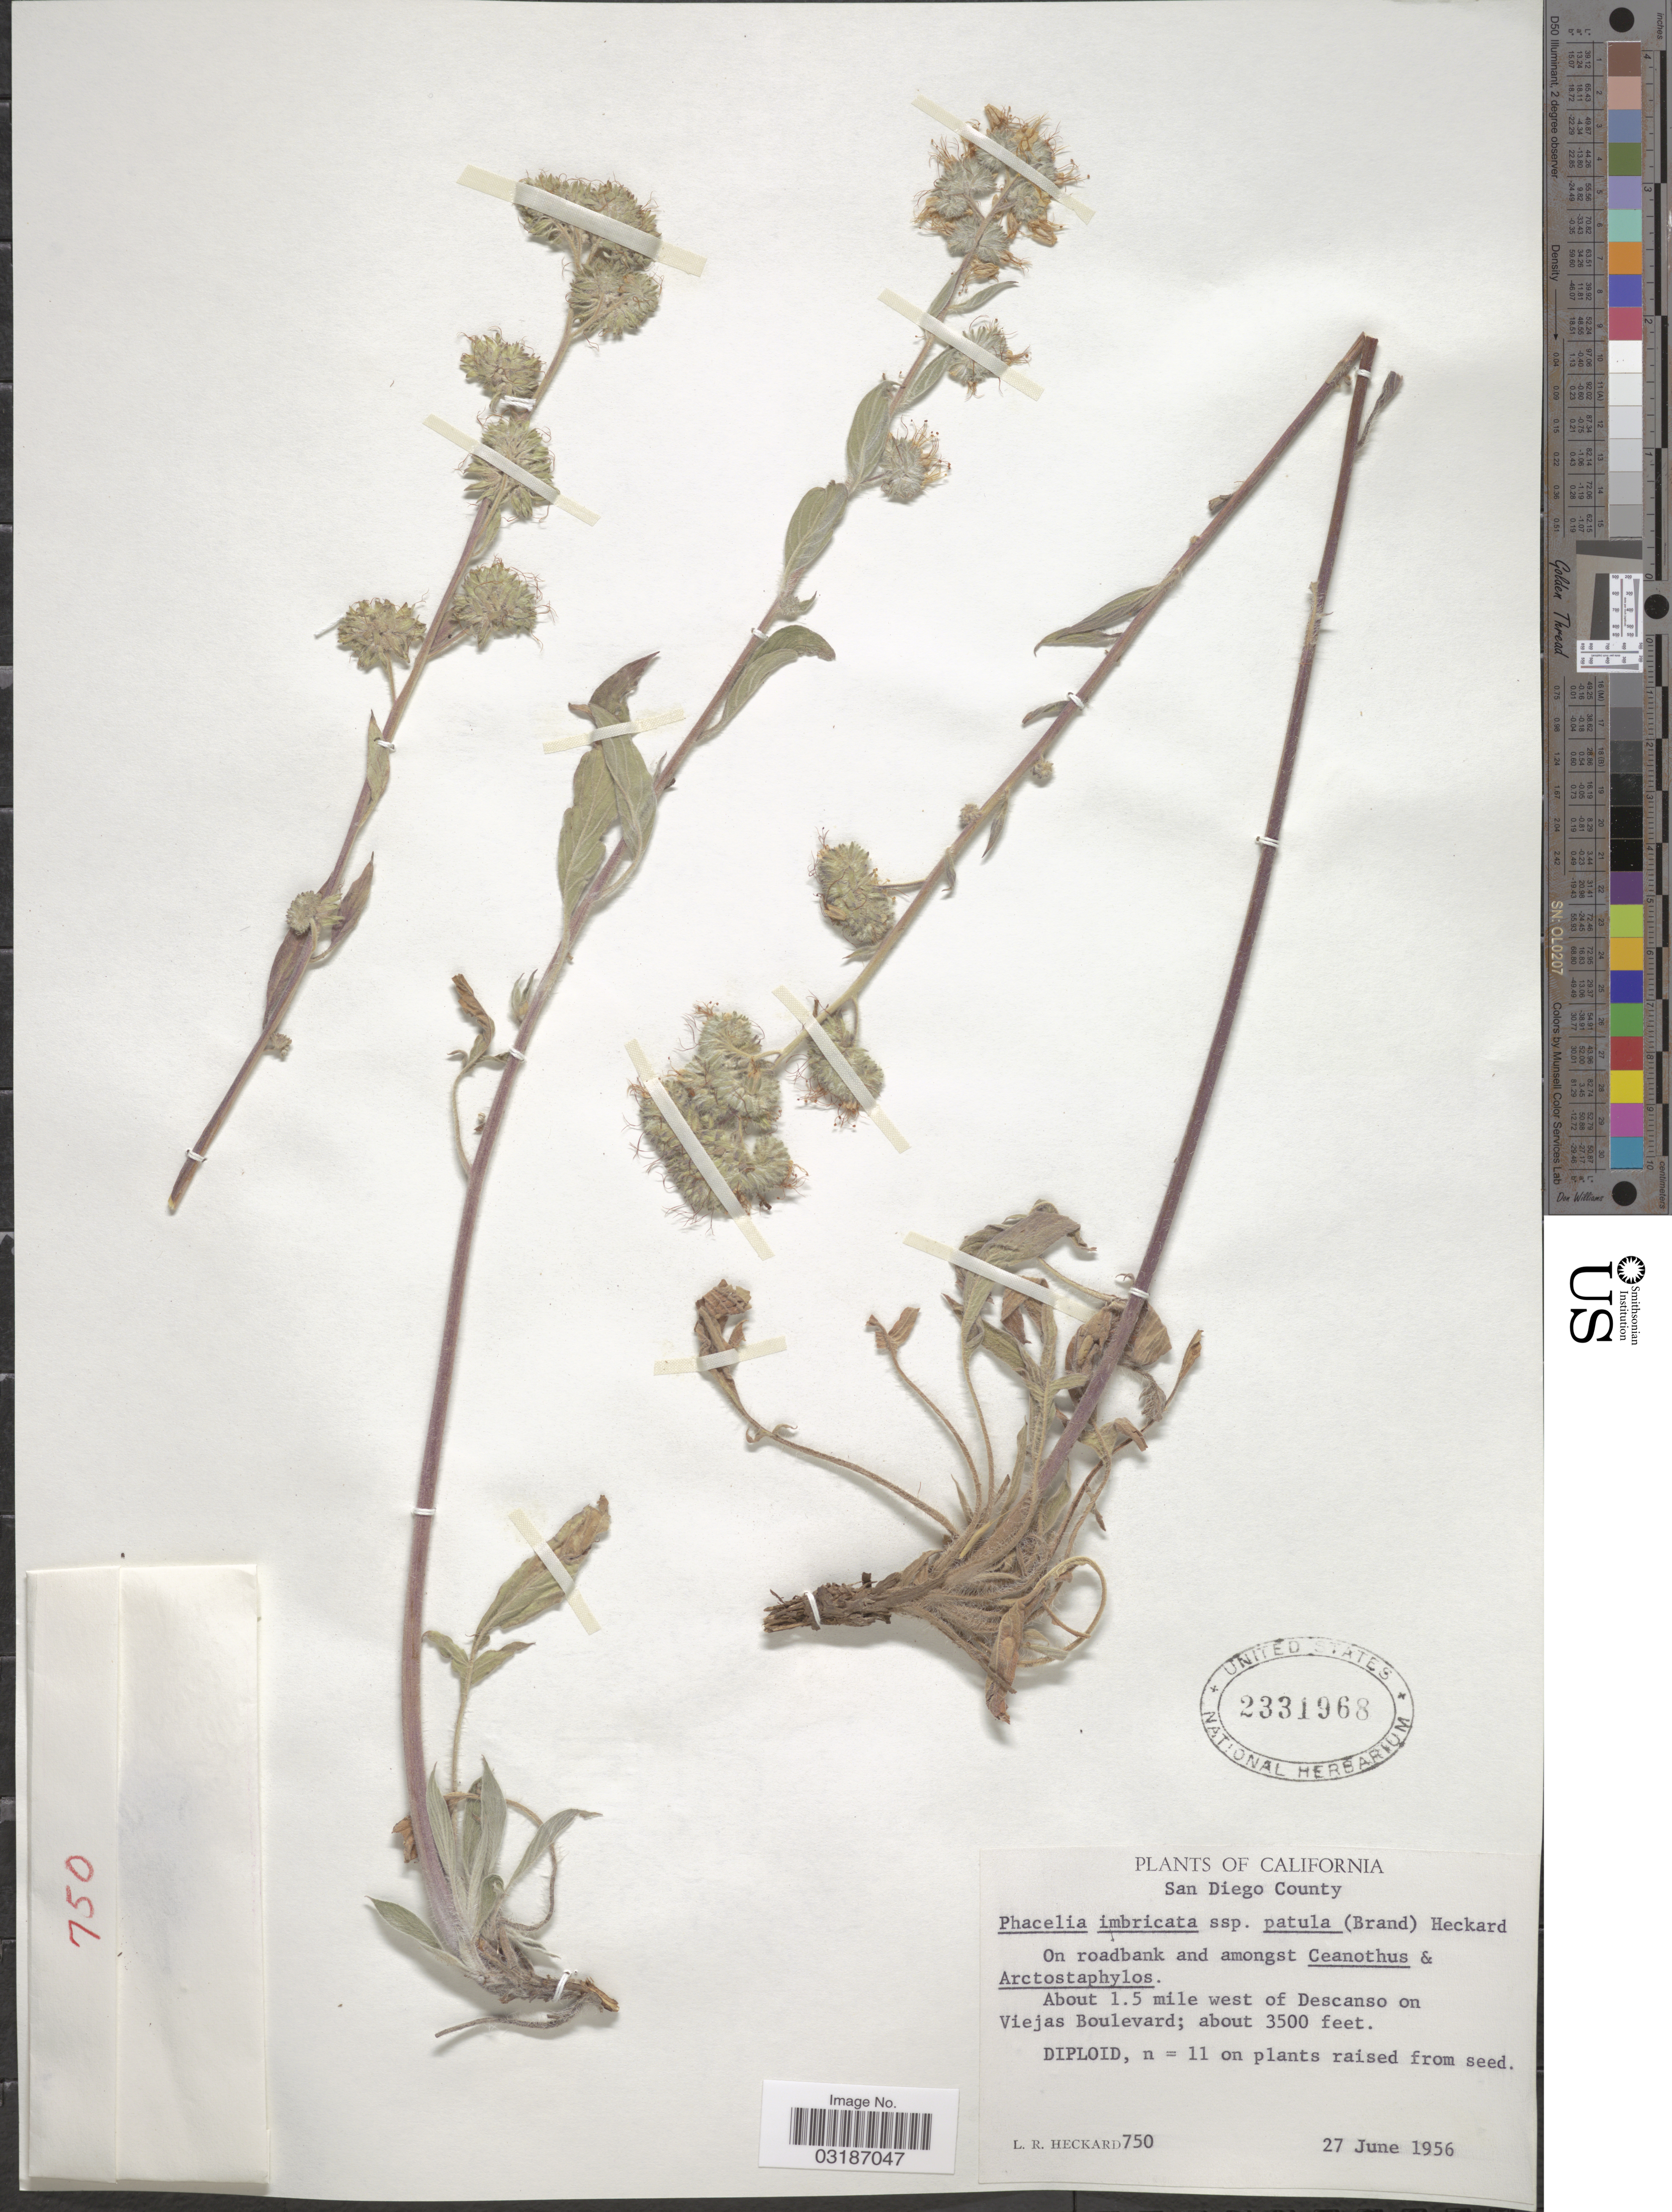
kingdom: Plantae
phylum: Tracheophyta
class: Magnoliopsida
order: Boraginales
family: Hydrophyllaceae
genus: Phacelia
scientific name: Phacelia imbricata subsp. patula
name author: (Brand) Heckard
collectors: L. R. Heckard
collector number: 750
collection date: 1956-06-27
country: United States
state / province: California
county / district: San Diego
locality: San Diego County. About 1.5 mile west of Descanso on Viejas Boulevard.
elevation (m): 1067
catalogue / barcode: US 2331968